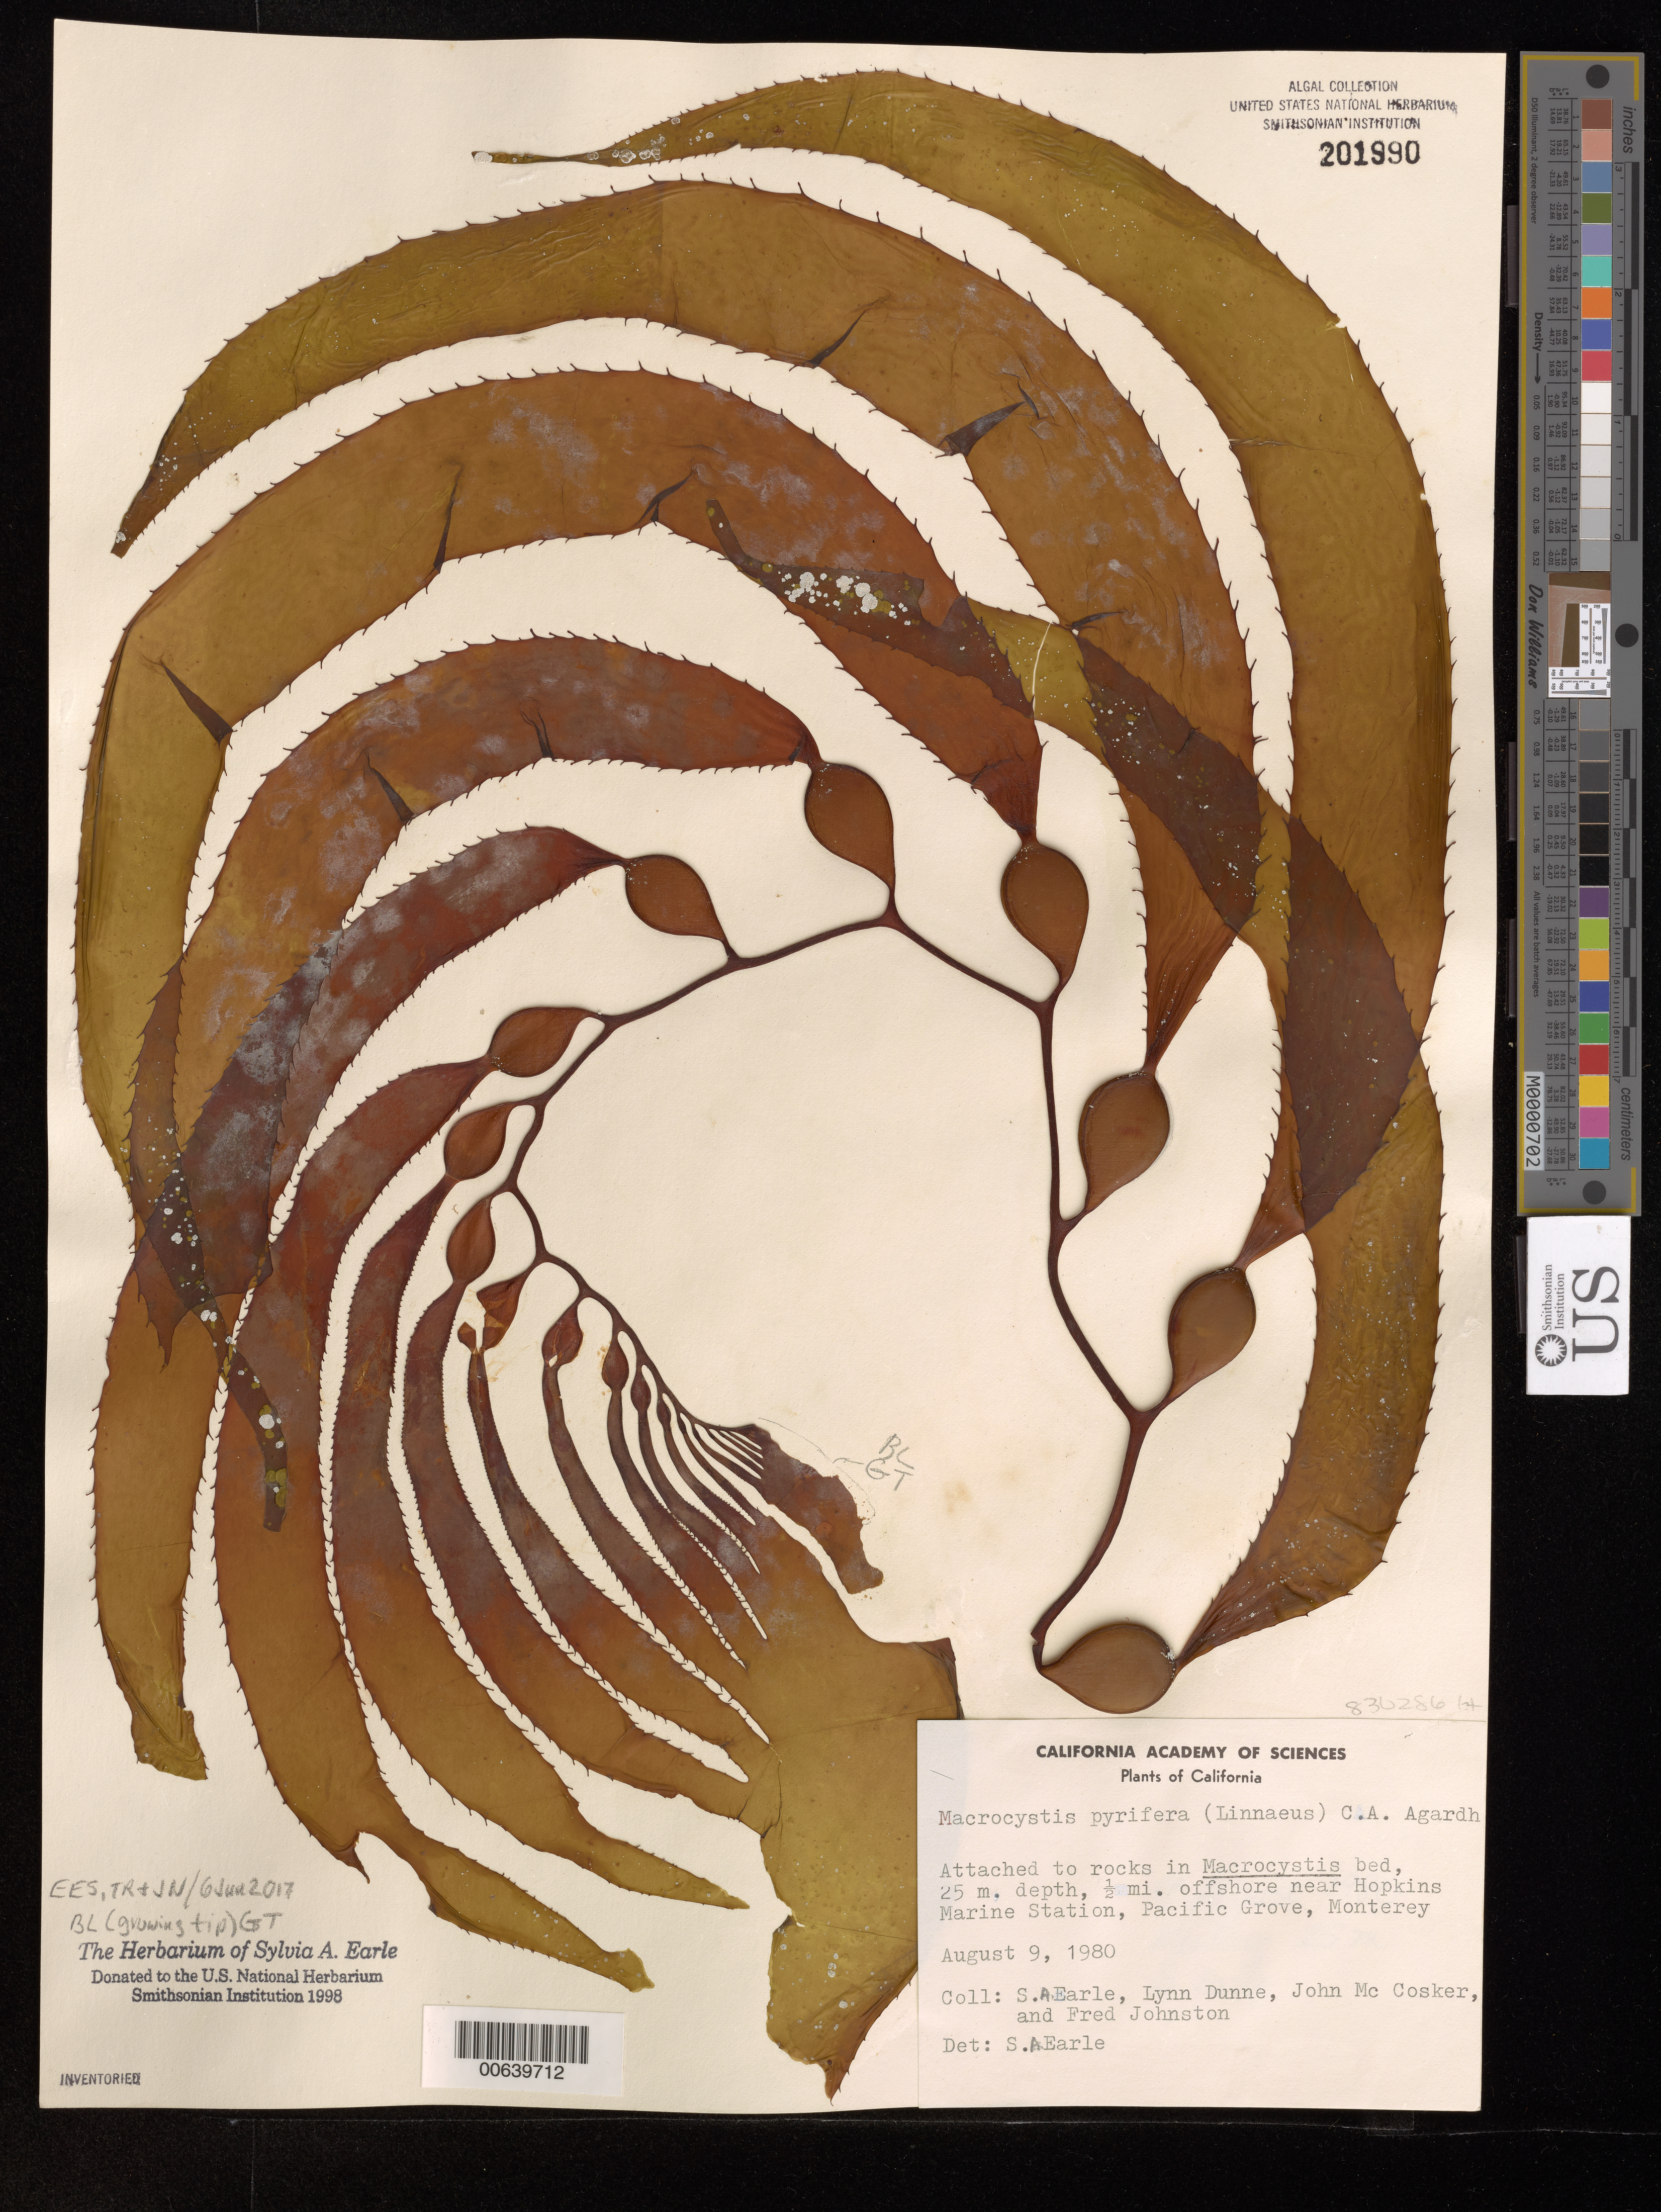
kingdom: Chromista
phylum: Ochrophyta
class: Phaeophyceae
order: Laminariales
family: Laminariaceae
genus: Macrocystis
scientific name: Macrocystis pyrifera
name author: (L.) C. Agardh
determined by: Earle, S. A.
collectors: S. A. Earle, L. Dunne, J. McCosker & F. Johnston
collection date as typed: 09 Aug 1980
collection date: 1980-08-09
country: United States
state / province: California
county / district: Monterey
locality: Pacific Grove, near Hopkins Marine Station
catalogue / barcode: US 201990